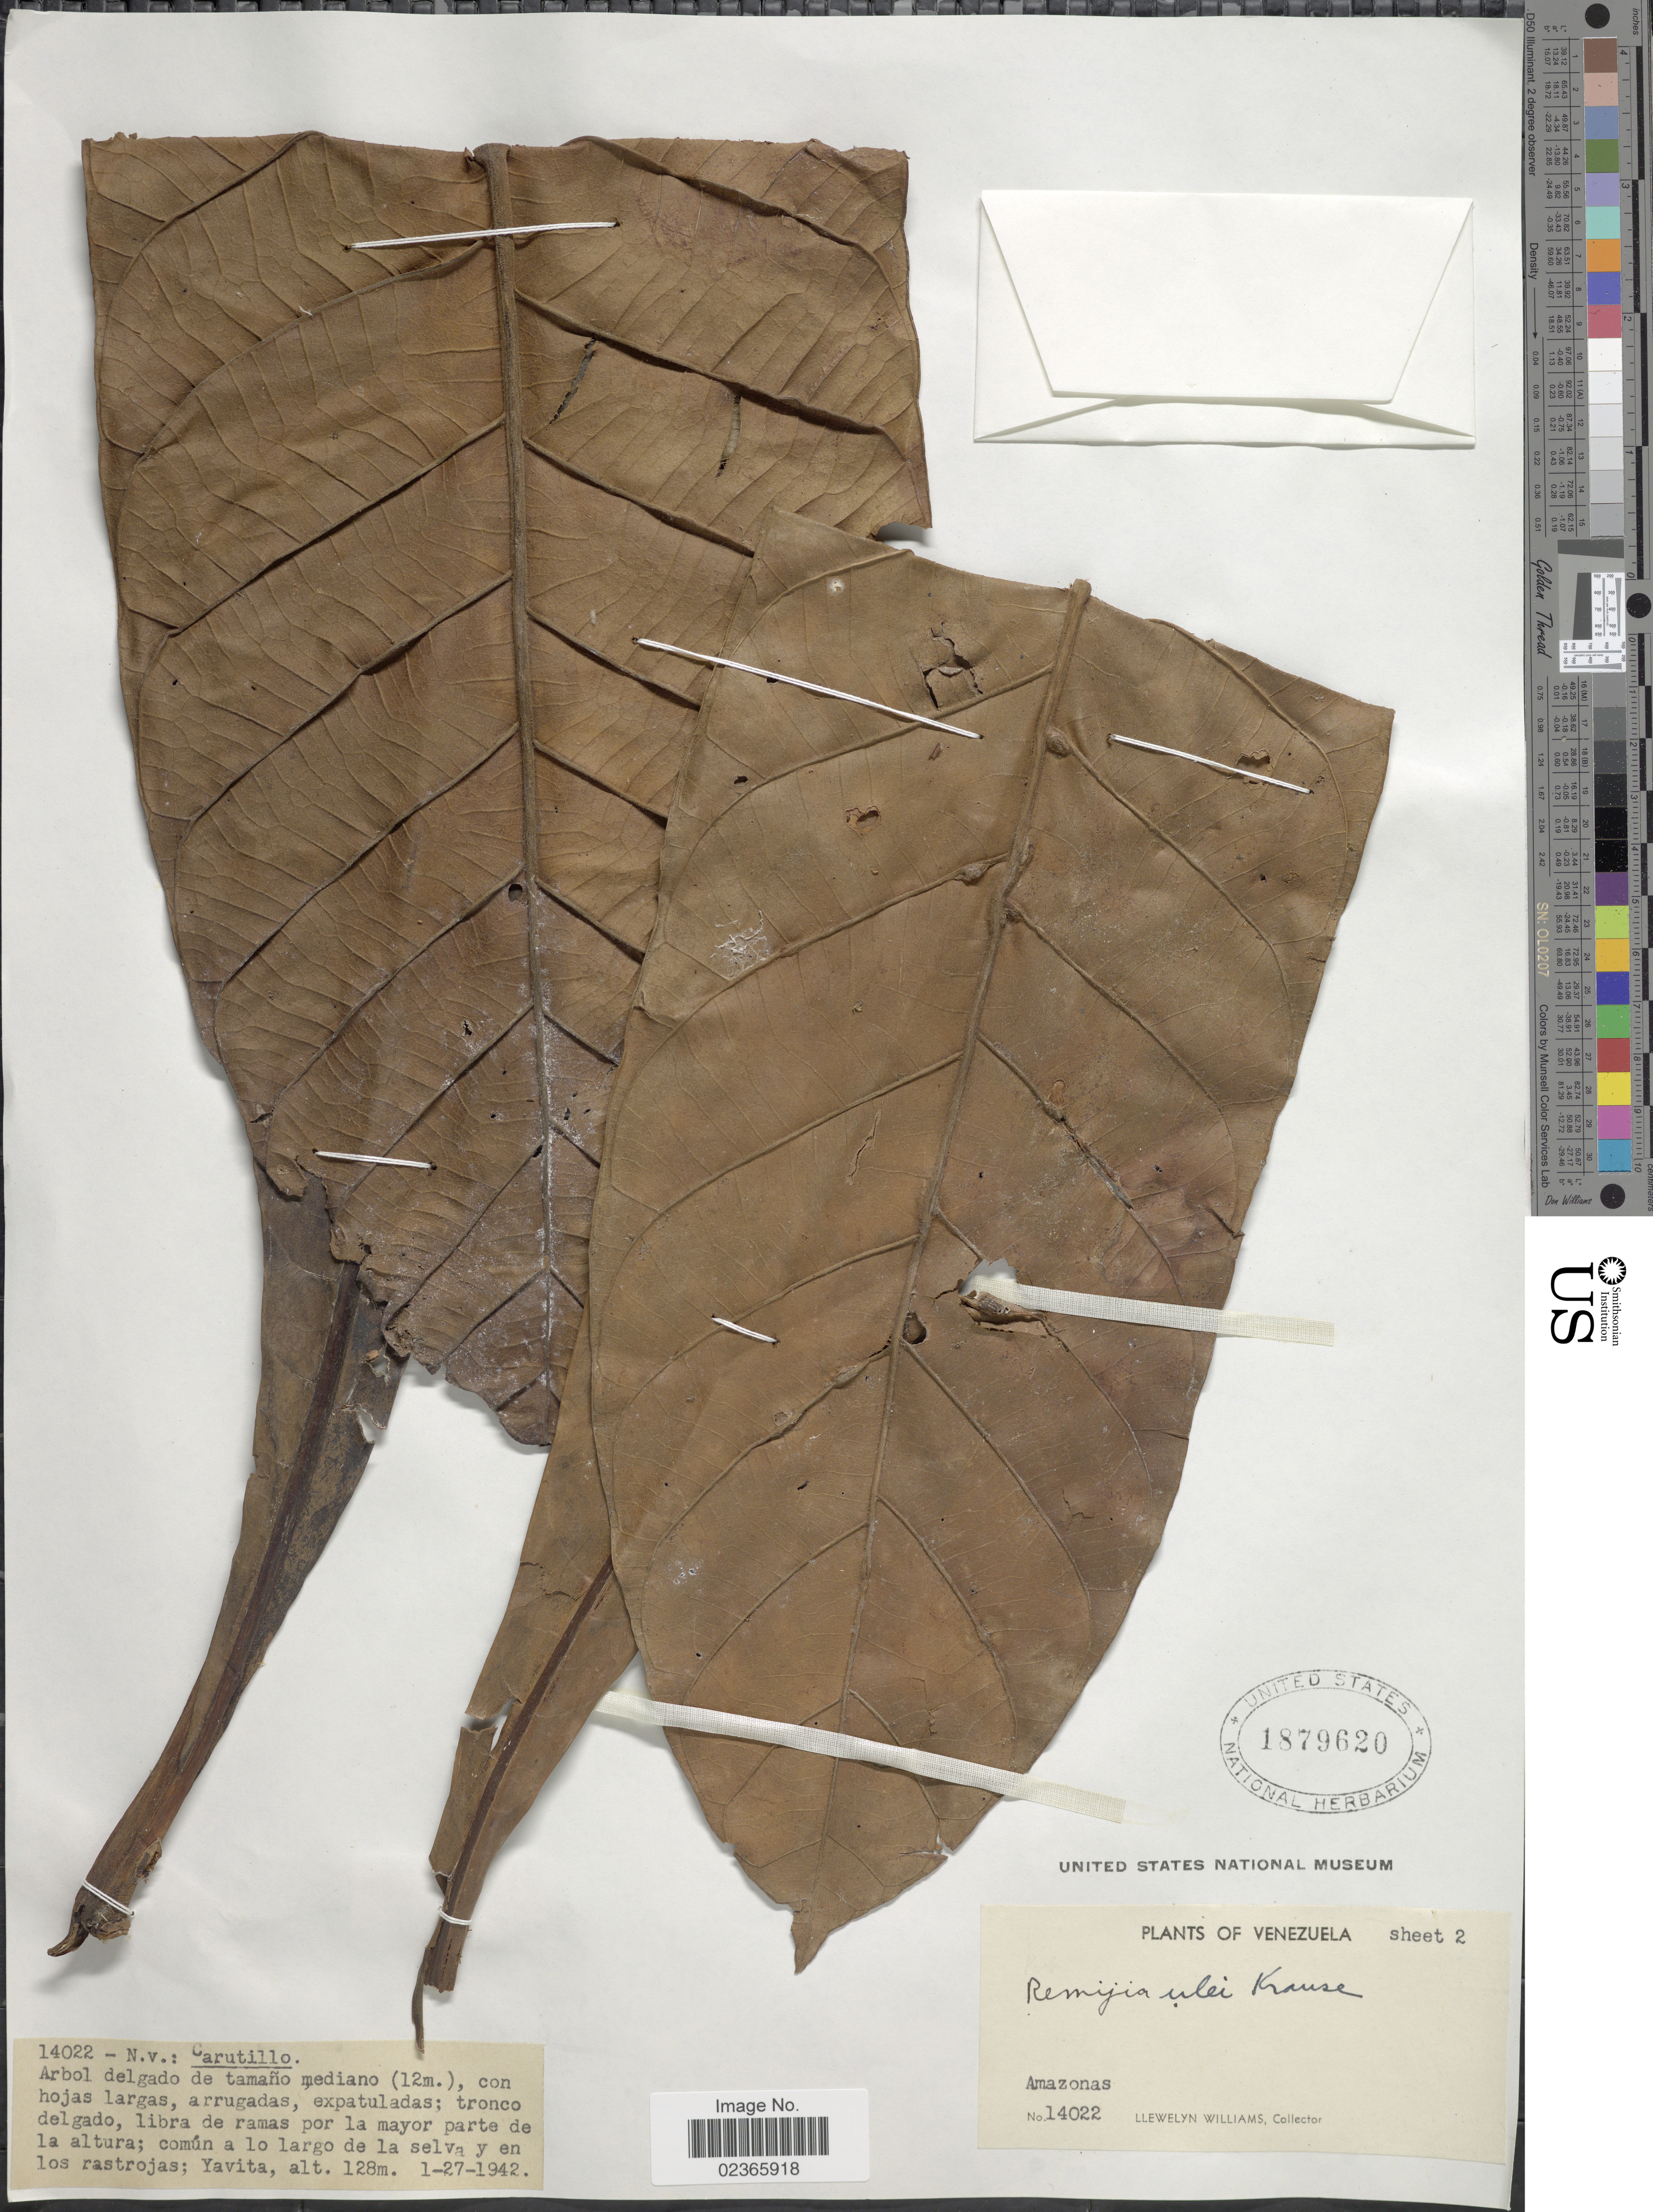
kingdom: Plantae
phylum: Tracheophyta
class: Magnoliopsida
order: Gentianales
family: Rubiaceae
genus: Remijia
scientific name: Remijia ulei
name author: K. Krause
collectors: Ll. Williams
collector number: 14022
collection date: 1942-01-27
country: Venezuela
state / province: Amazonas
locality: Comun a lo largo de la selva y en los rastrojas; Yavita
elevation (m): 128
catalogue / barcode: US 1879620